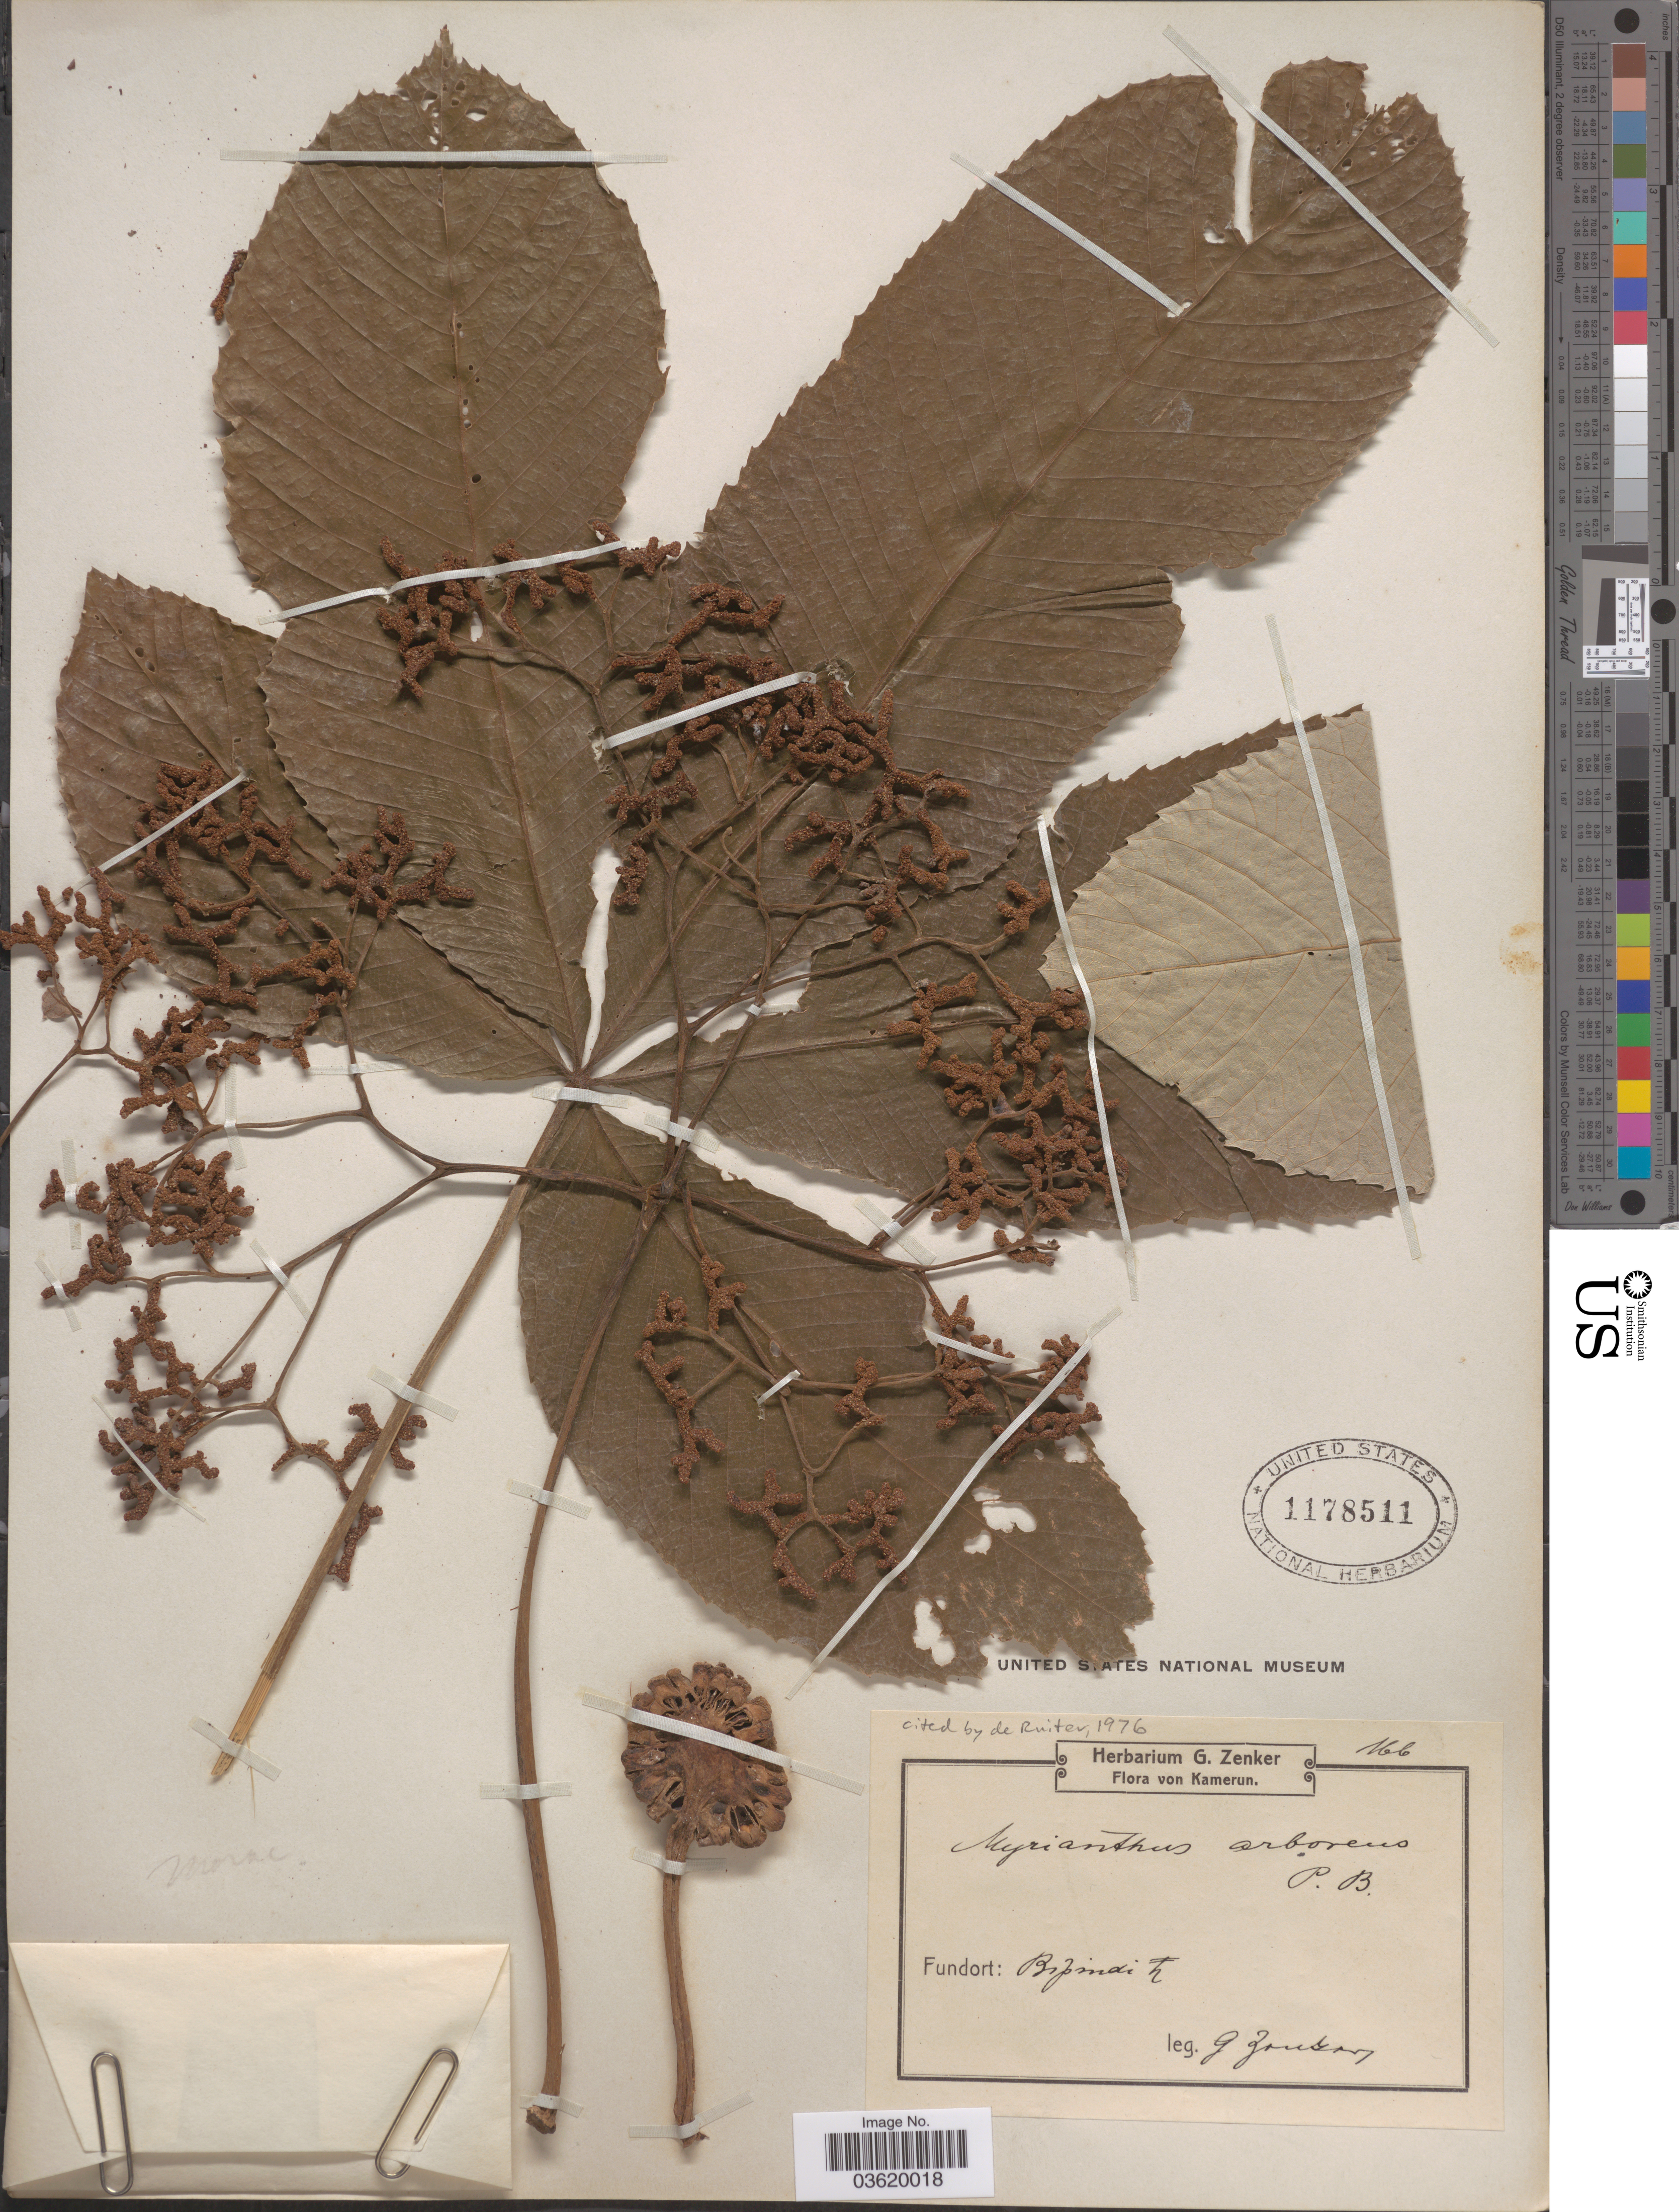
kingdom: Plantae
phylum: Tracheophyta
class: Magnoliopsida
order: Rosales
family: Urticaceae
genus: Myrianthus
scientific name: Myrianthus arboreus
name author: P. Beauv.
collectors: G. A. Zenker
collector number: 166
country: Cameroon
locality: Kamerun. Bipindi tr.*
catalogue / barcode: US 1178511